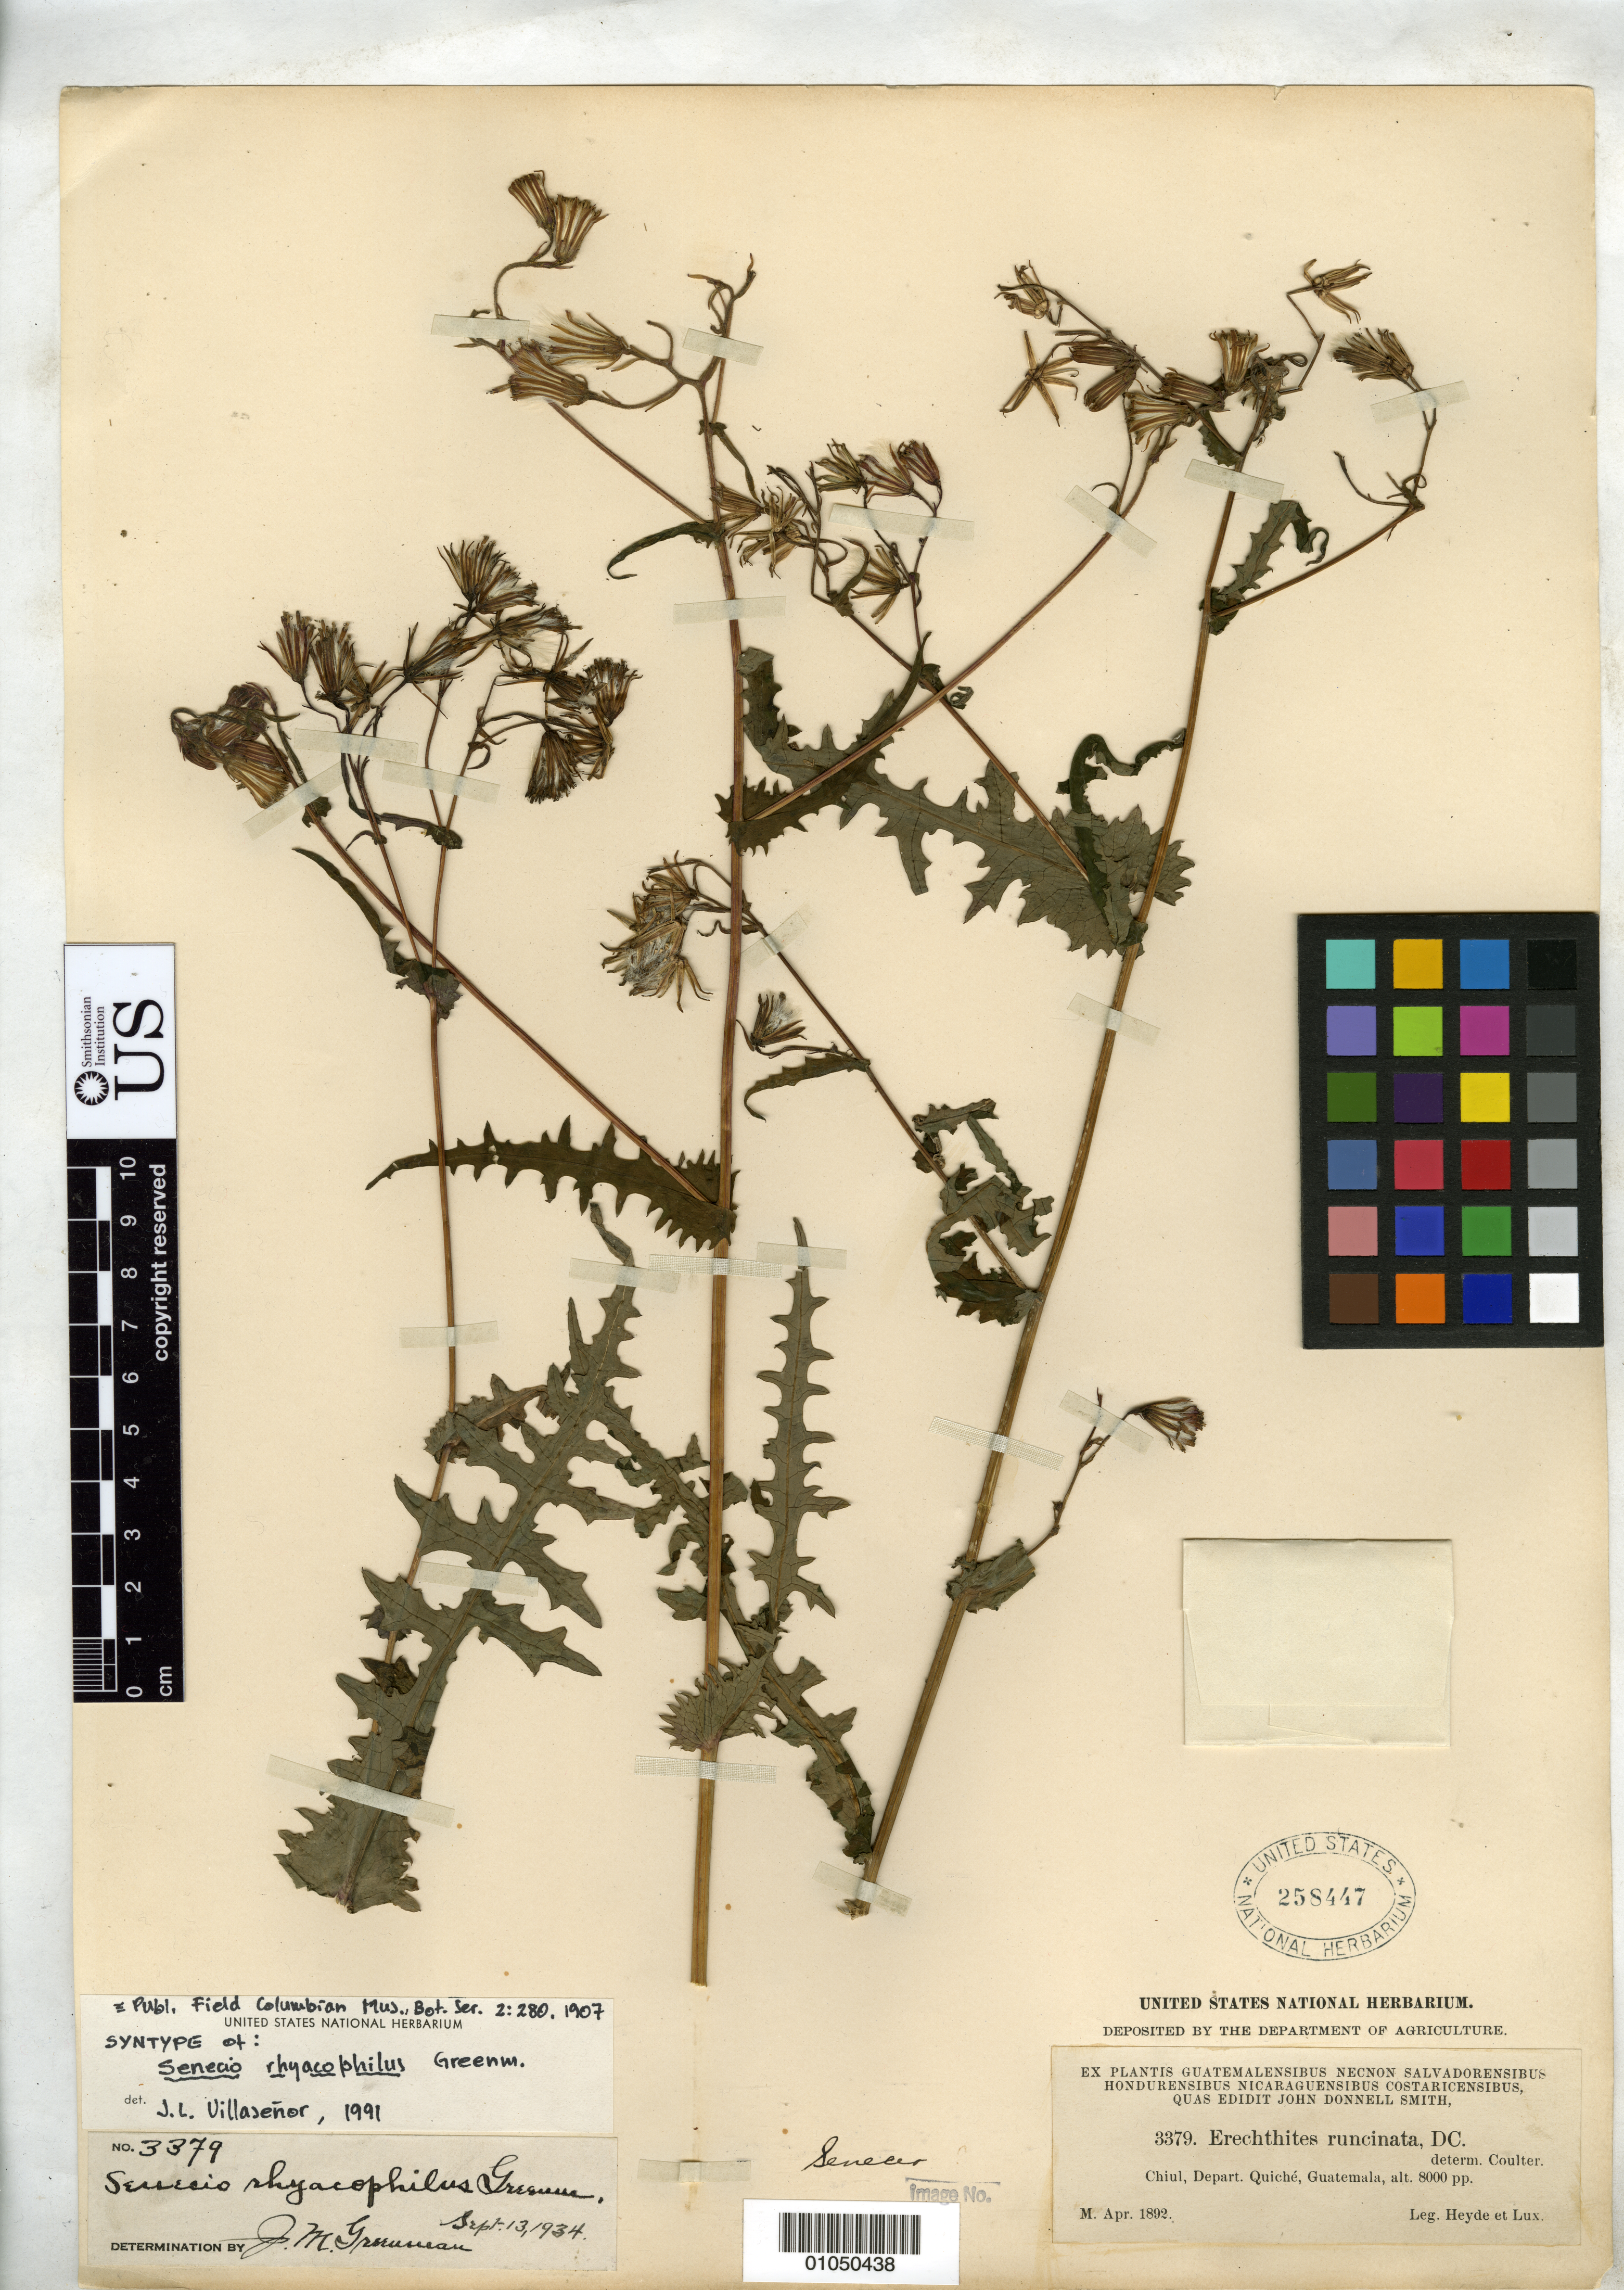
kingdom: Plantae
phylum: Tracheophyta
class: Magnoliopsida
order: Asterales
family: Asteraceae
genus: Senecio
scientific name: Senecio rhyacophilus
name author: Greenm.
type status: Isosyntype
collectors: E. T. Heyde & E. Lux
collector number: J.D.S. 3379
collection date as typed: Apr 1892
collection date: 1892-04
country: Guatemala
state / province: El Quiché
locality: Chiul, Depart. Quiché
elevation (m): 2438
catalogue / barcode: US 258447